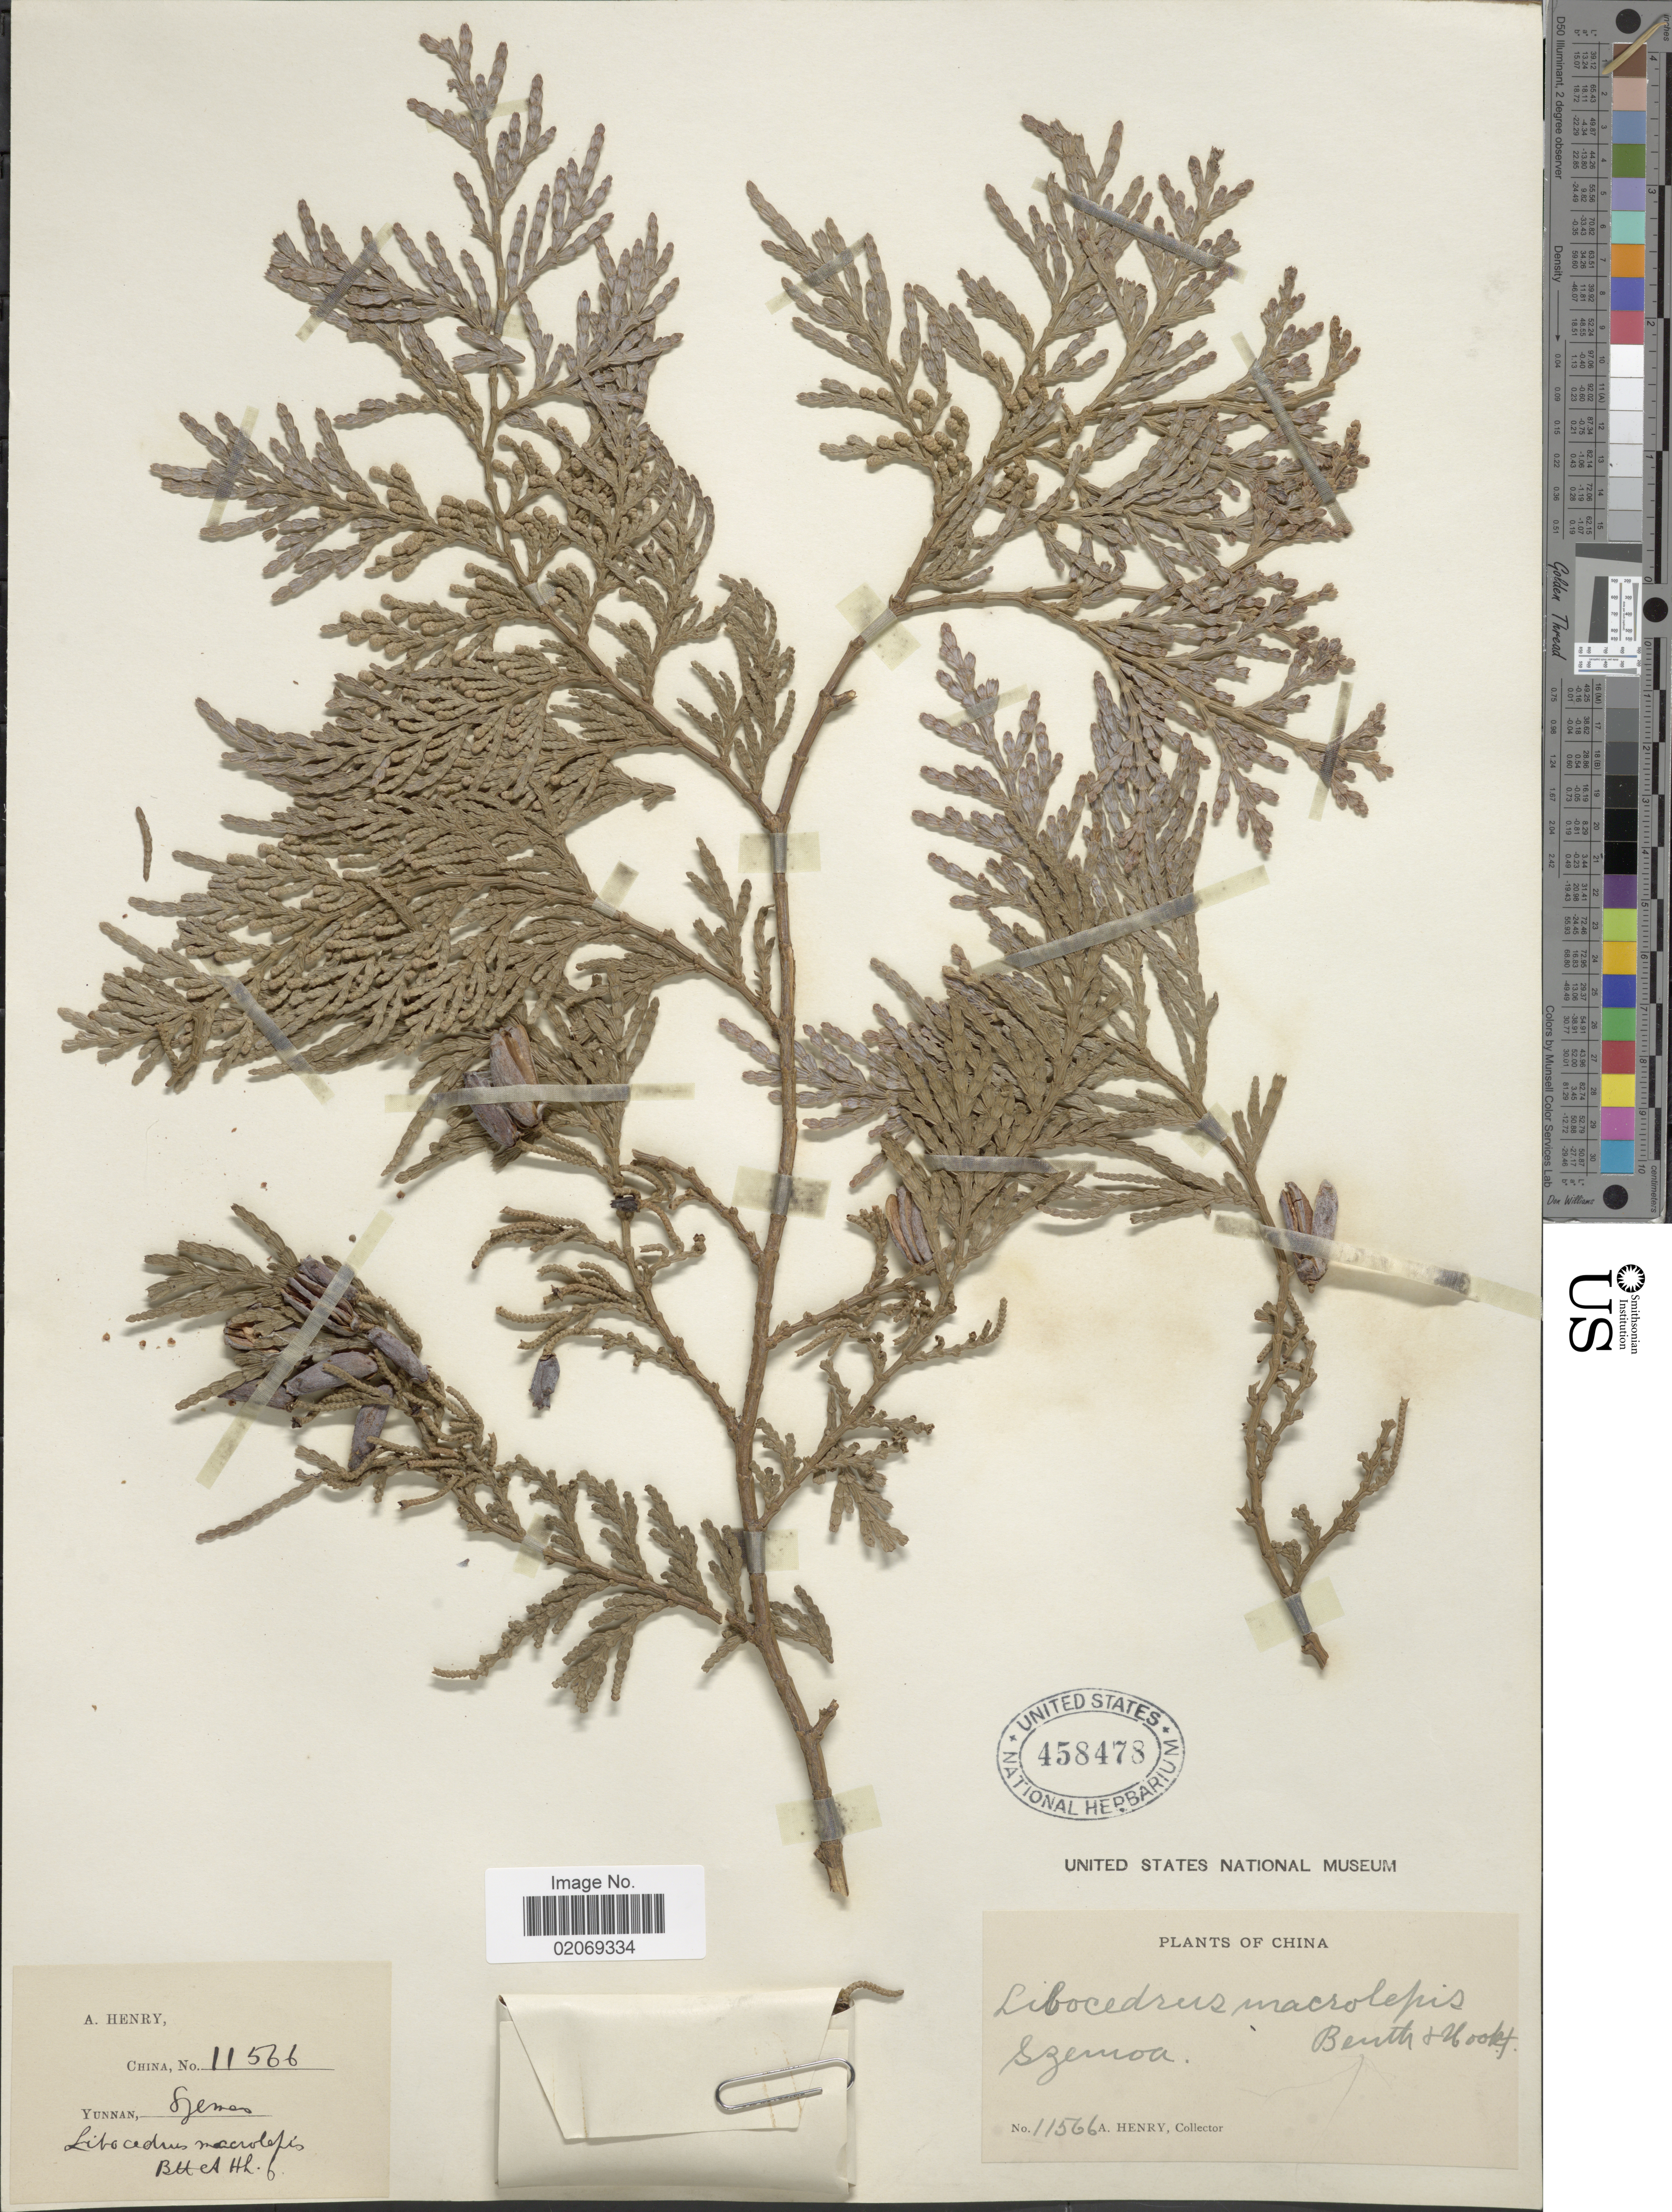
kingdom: Plantae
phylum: Tracheophyta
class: Pinopsida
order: Pinales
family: Cupressaceae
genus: Libocedrus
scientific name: Libocedrus macrolepsis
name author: (Kurz) Benth. & Hook. f.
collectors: A. Henry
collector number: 11566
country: China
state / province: Yunnan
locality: Szemoa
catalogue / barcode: US 458478